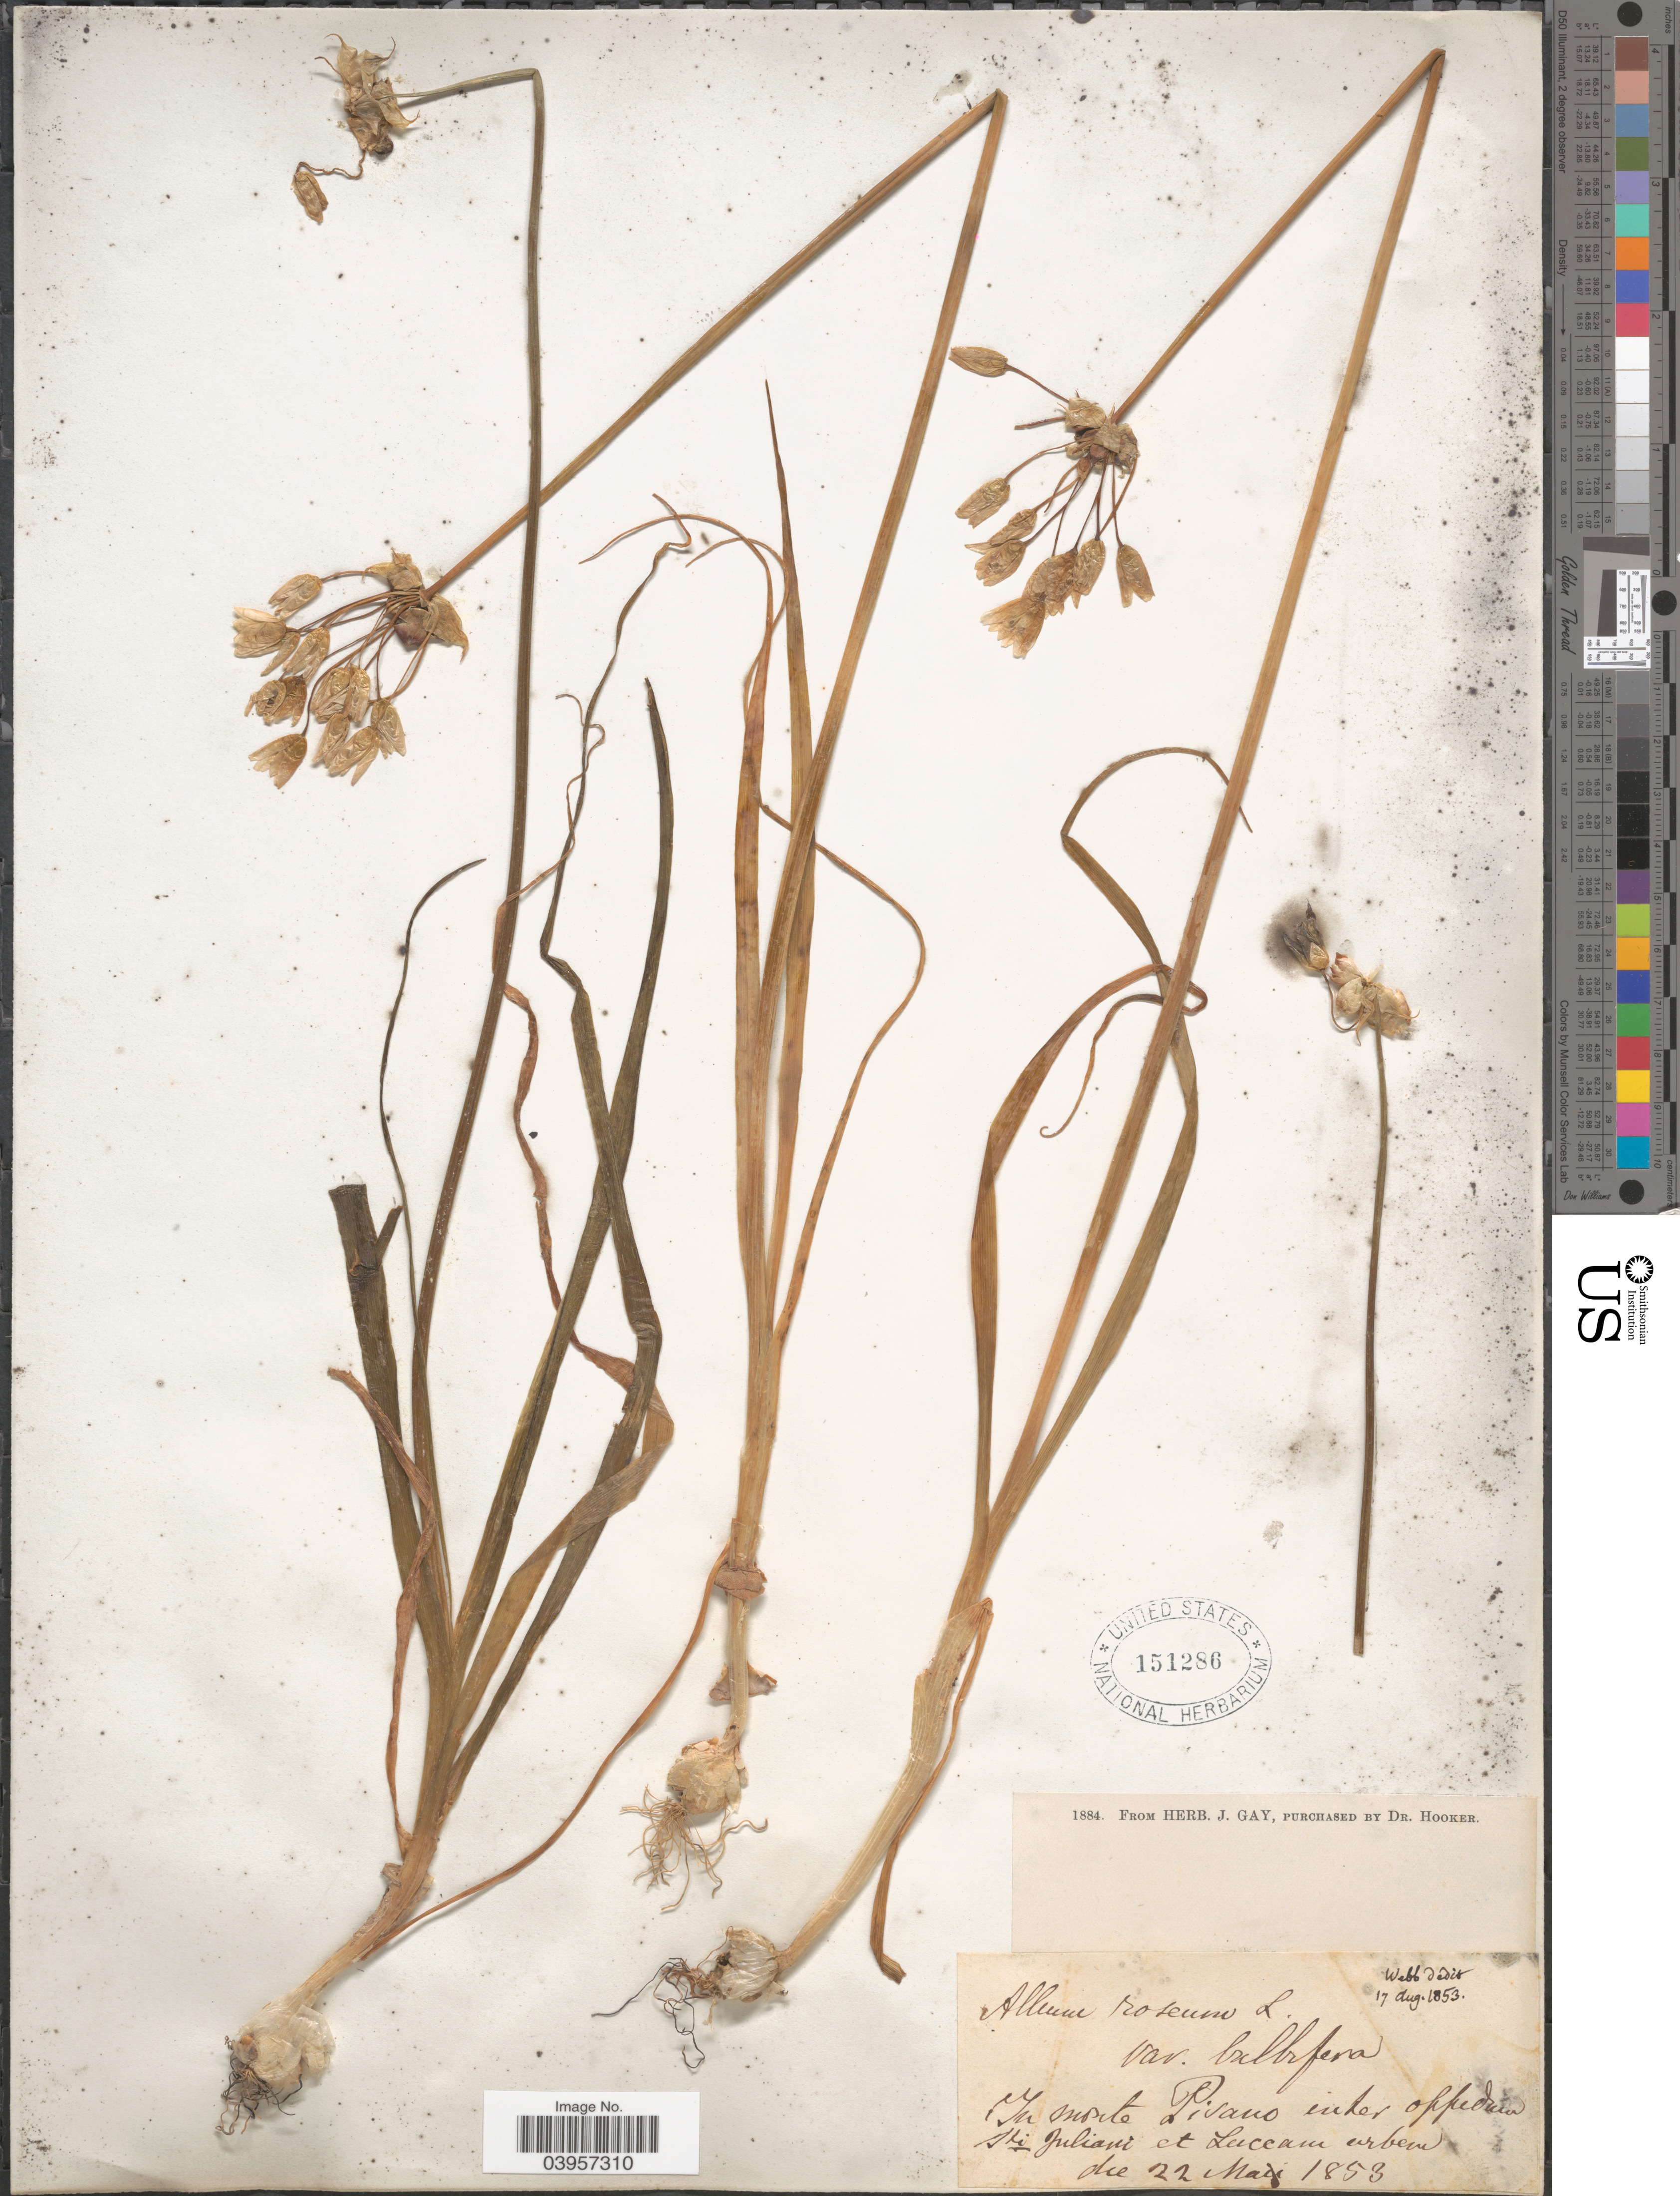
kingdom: Plantae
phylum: Tracheophyta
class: Liliopsida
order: Asparagales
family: Amaryllidaceae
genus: Allium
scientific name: Allium roseum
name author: L.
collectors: -. Webb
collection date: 1853-05-22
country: Italy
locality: In monte Pisano inhet oppedria sti Juliani et Leuceam arbeun. [interpreted]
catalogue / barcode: US 151286